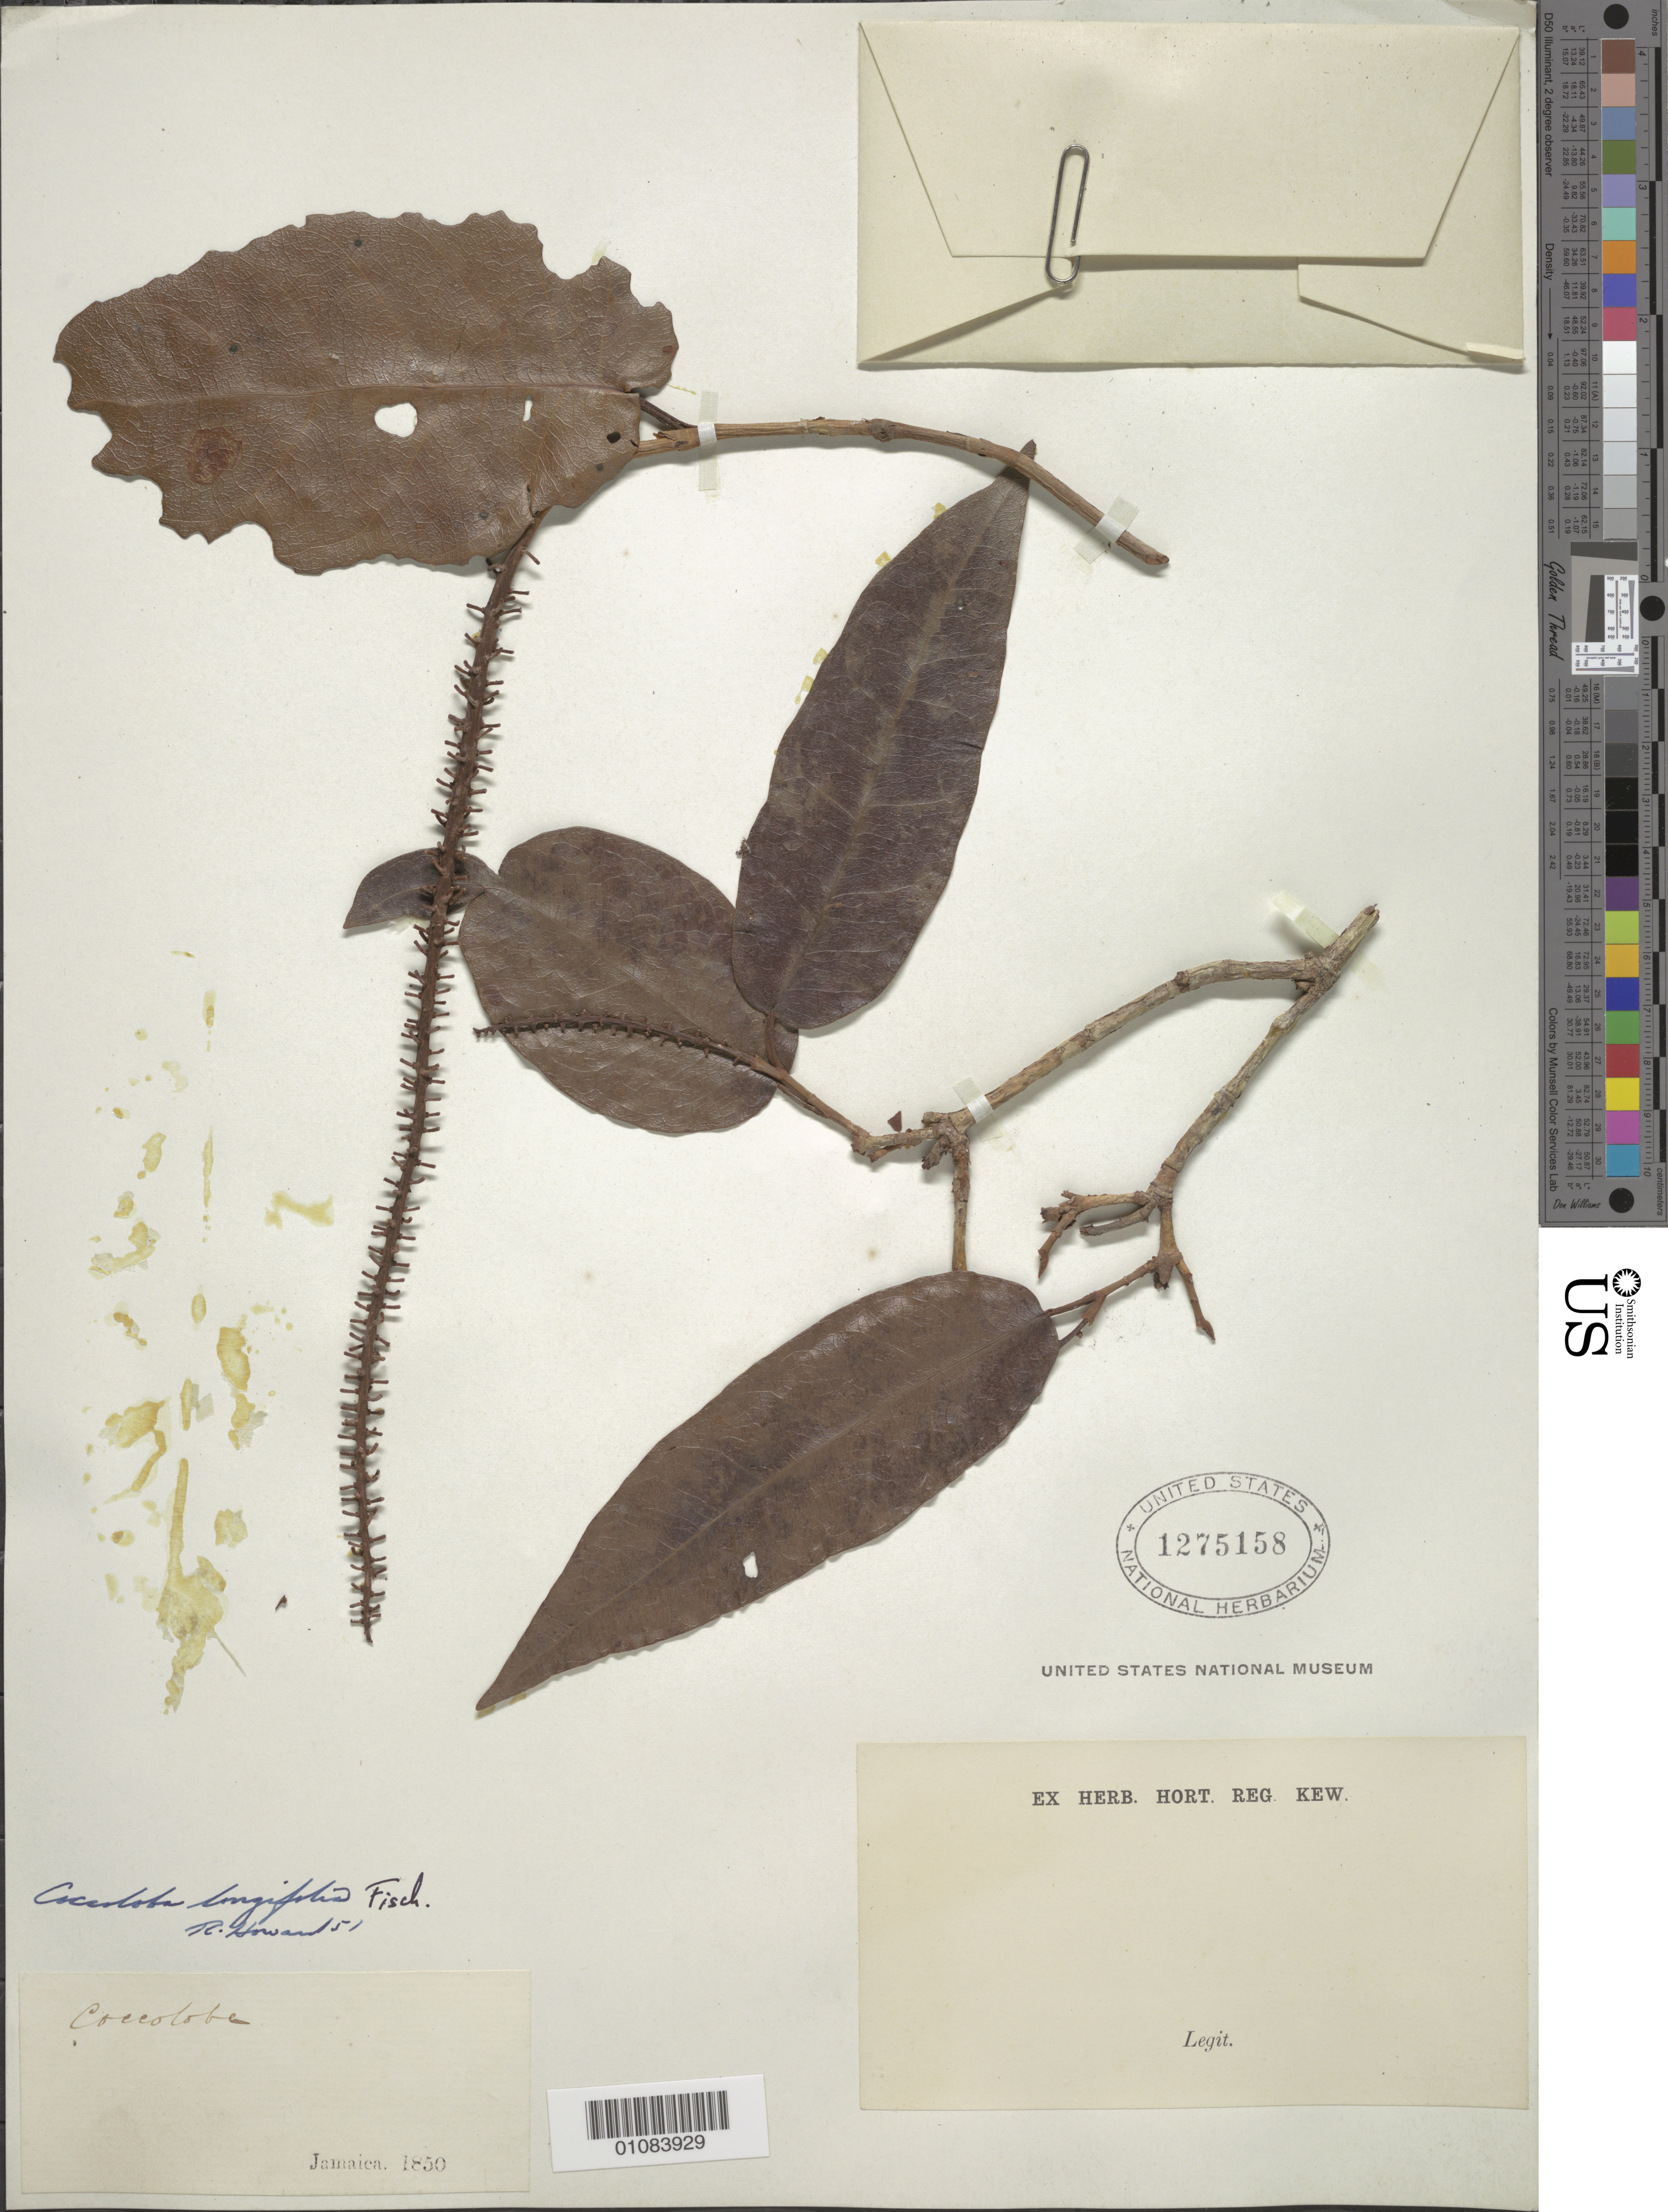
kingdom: Plantae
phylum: Tracheophyta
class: Magnoliopsida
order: Caryophyllales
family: Polygonaceae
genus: Coccoloba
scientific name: Coccoloba longifolia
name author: Fisch. ex Lindau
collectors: R. C. Alexander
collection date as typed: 1850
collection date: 1850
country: Jamaica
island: Jamaica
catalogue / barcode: US 1083929